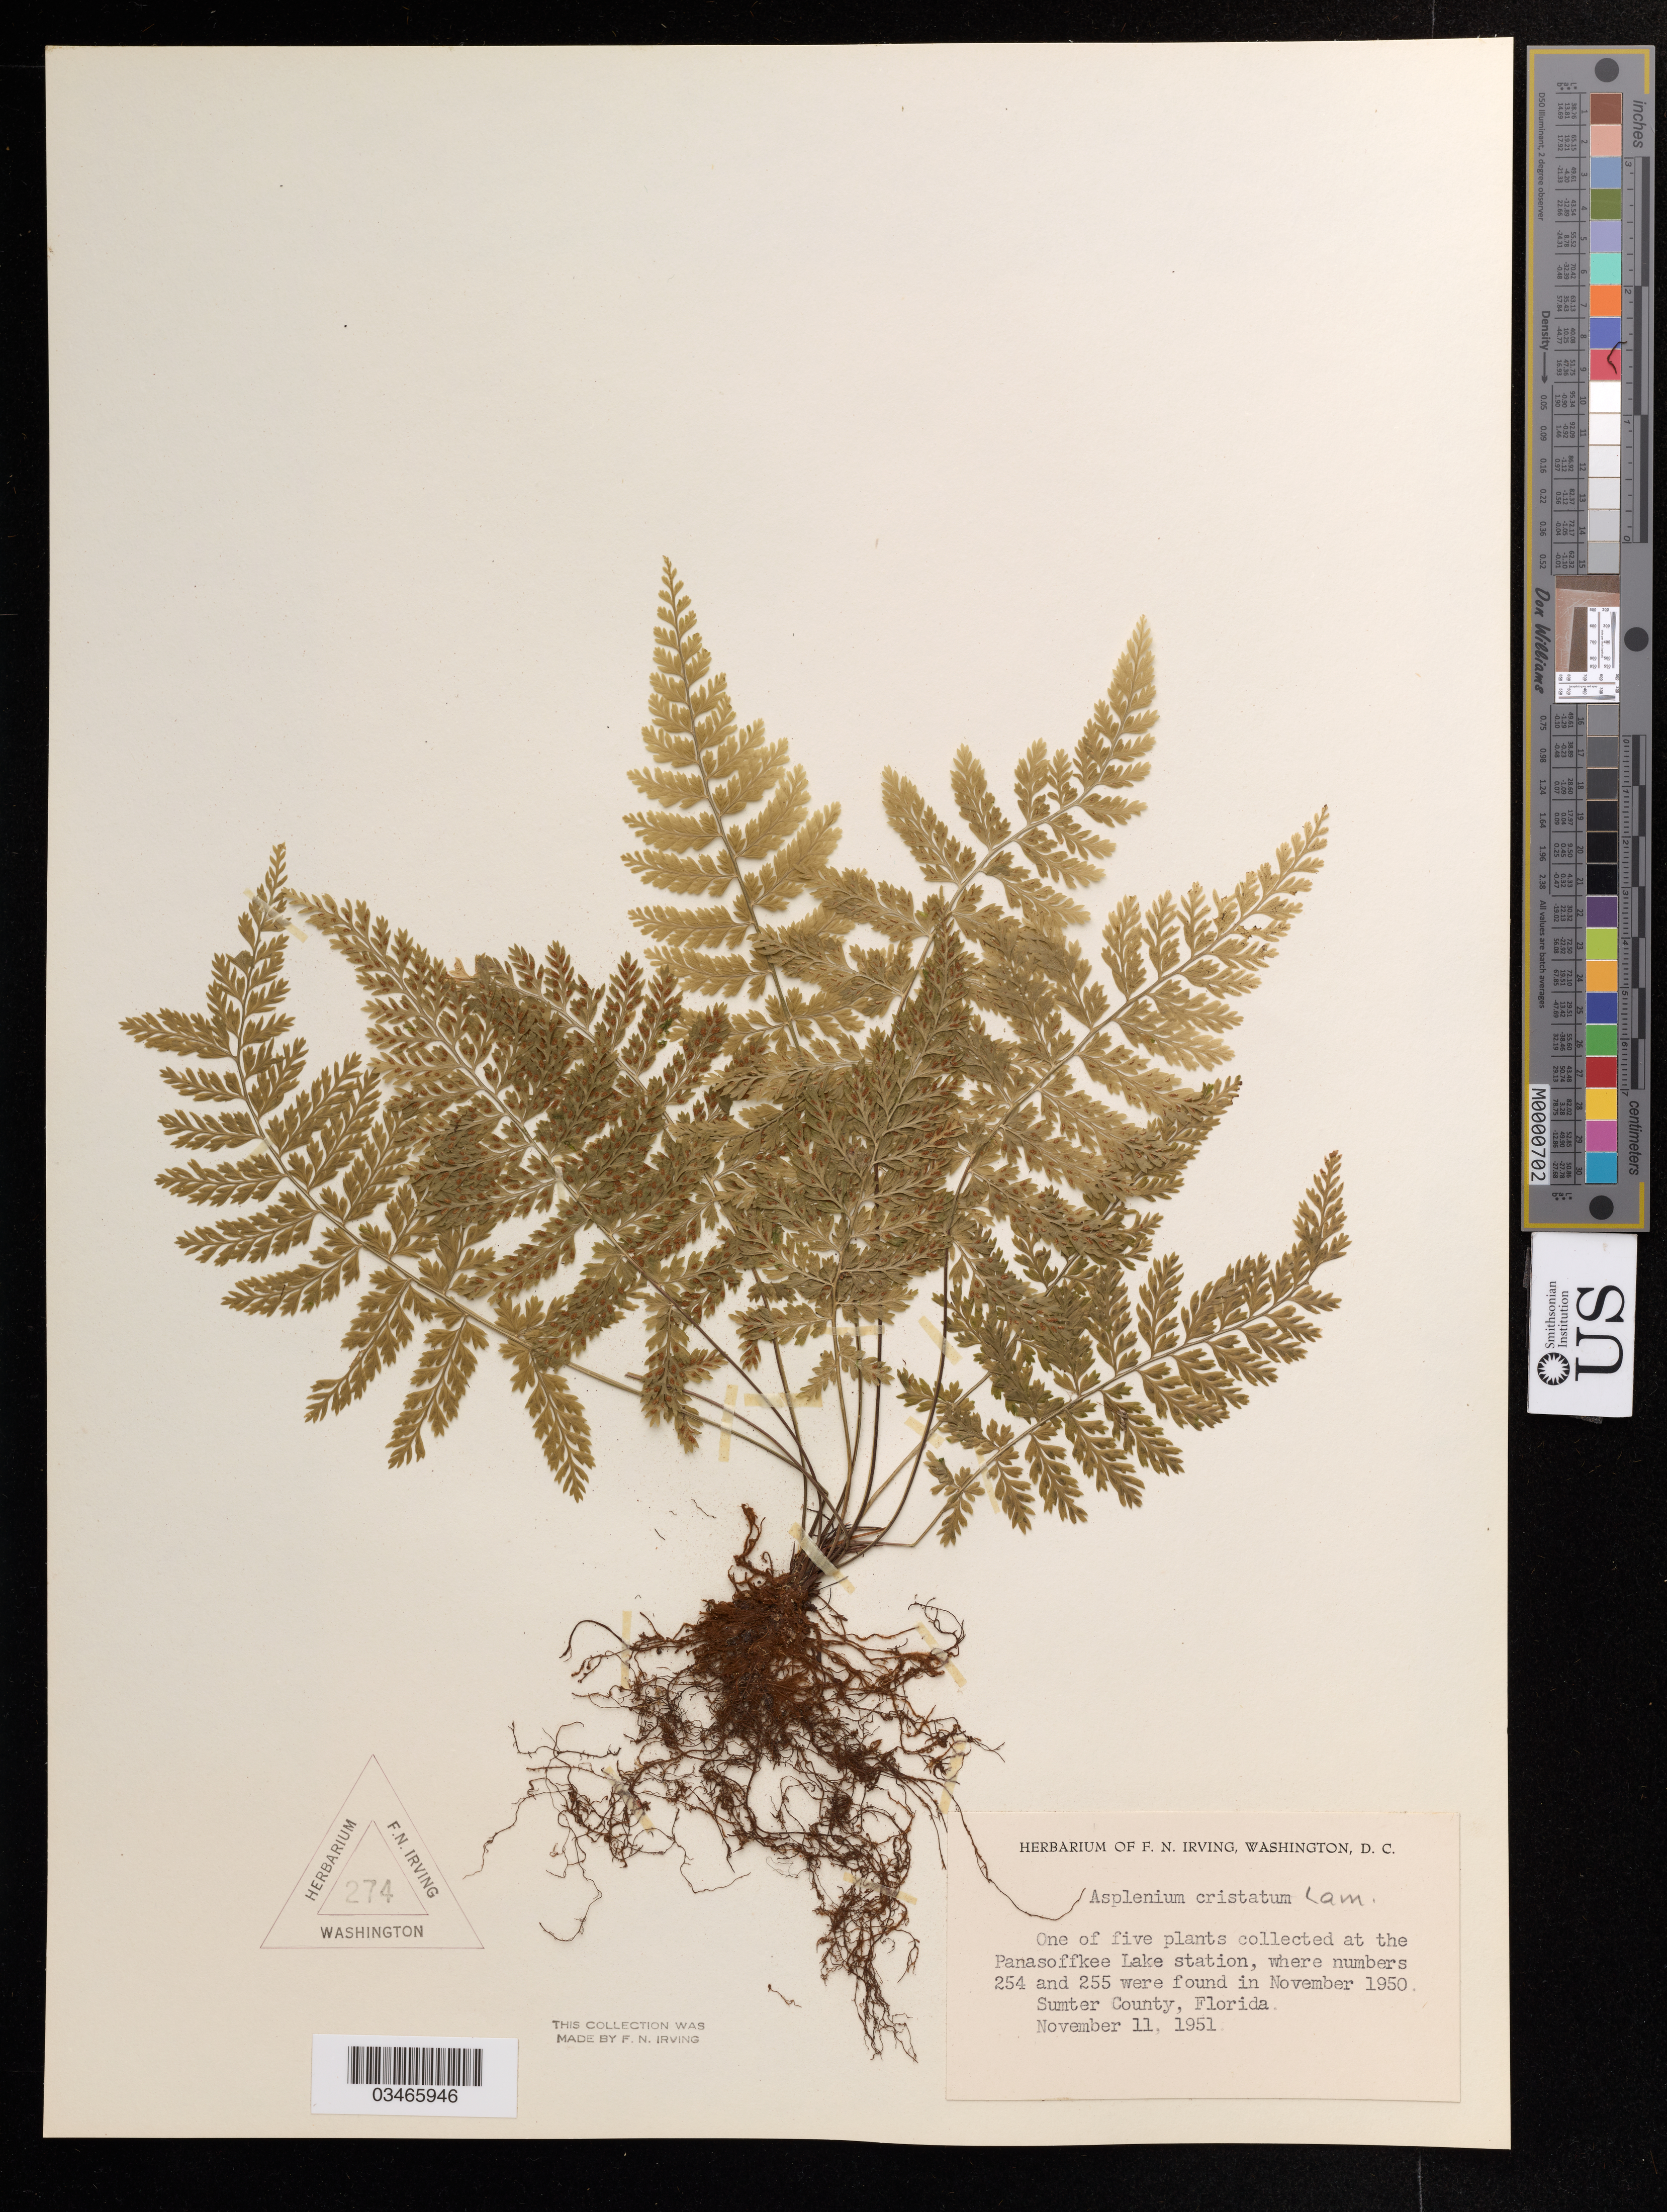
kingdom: Plantae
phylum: Tracheophyta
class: Polypodiopsida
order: Polypodiales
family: Aspleniaceae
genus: Asplenium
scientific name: Asplenium cristatum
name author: Lam.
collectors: ex herb. F.N. Irving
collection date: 1951-11-11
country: United States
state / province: Florida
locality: The Panasoffkee Lake station.